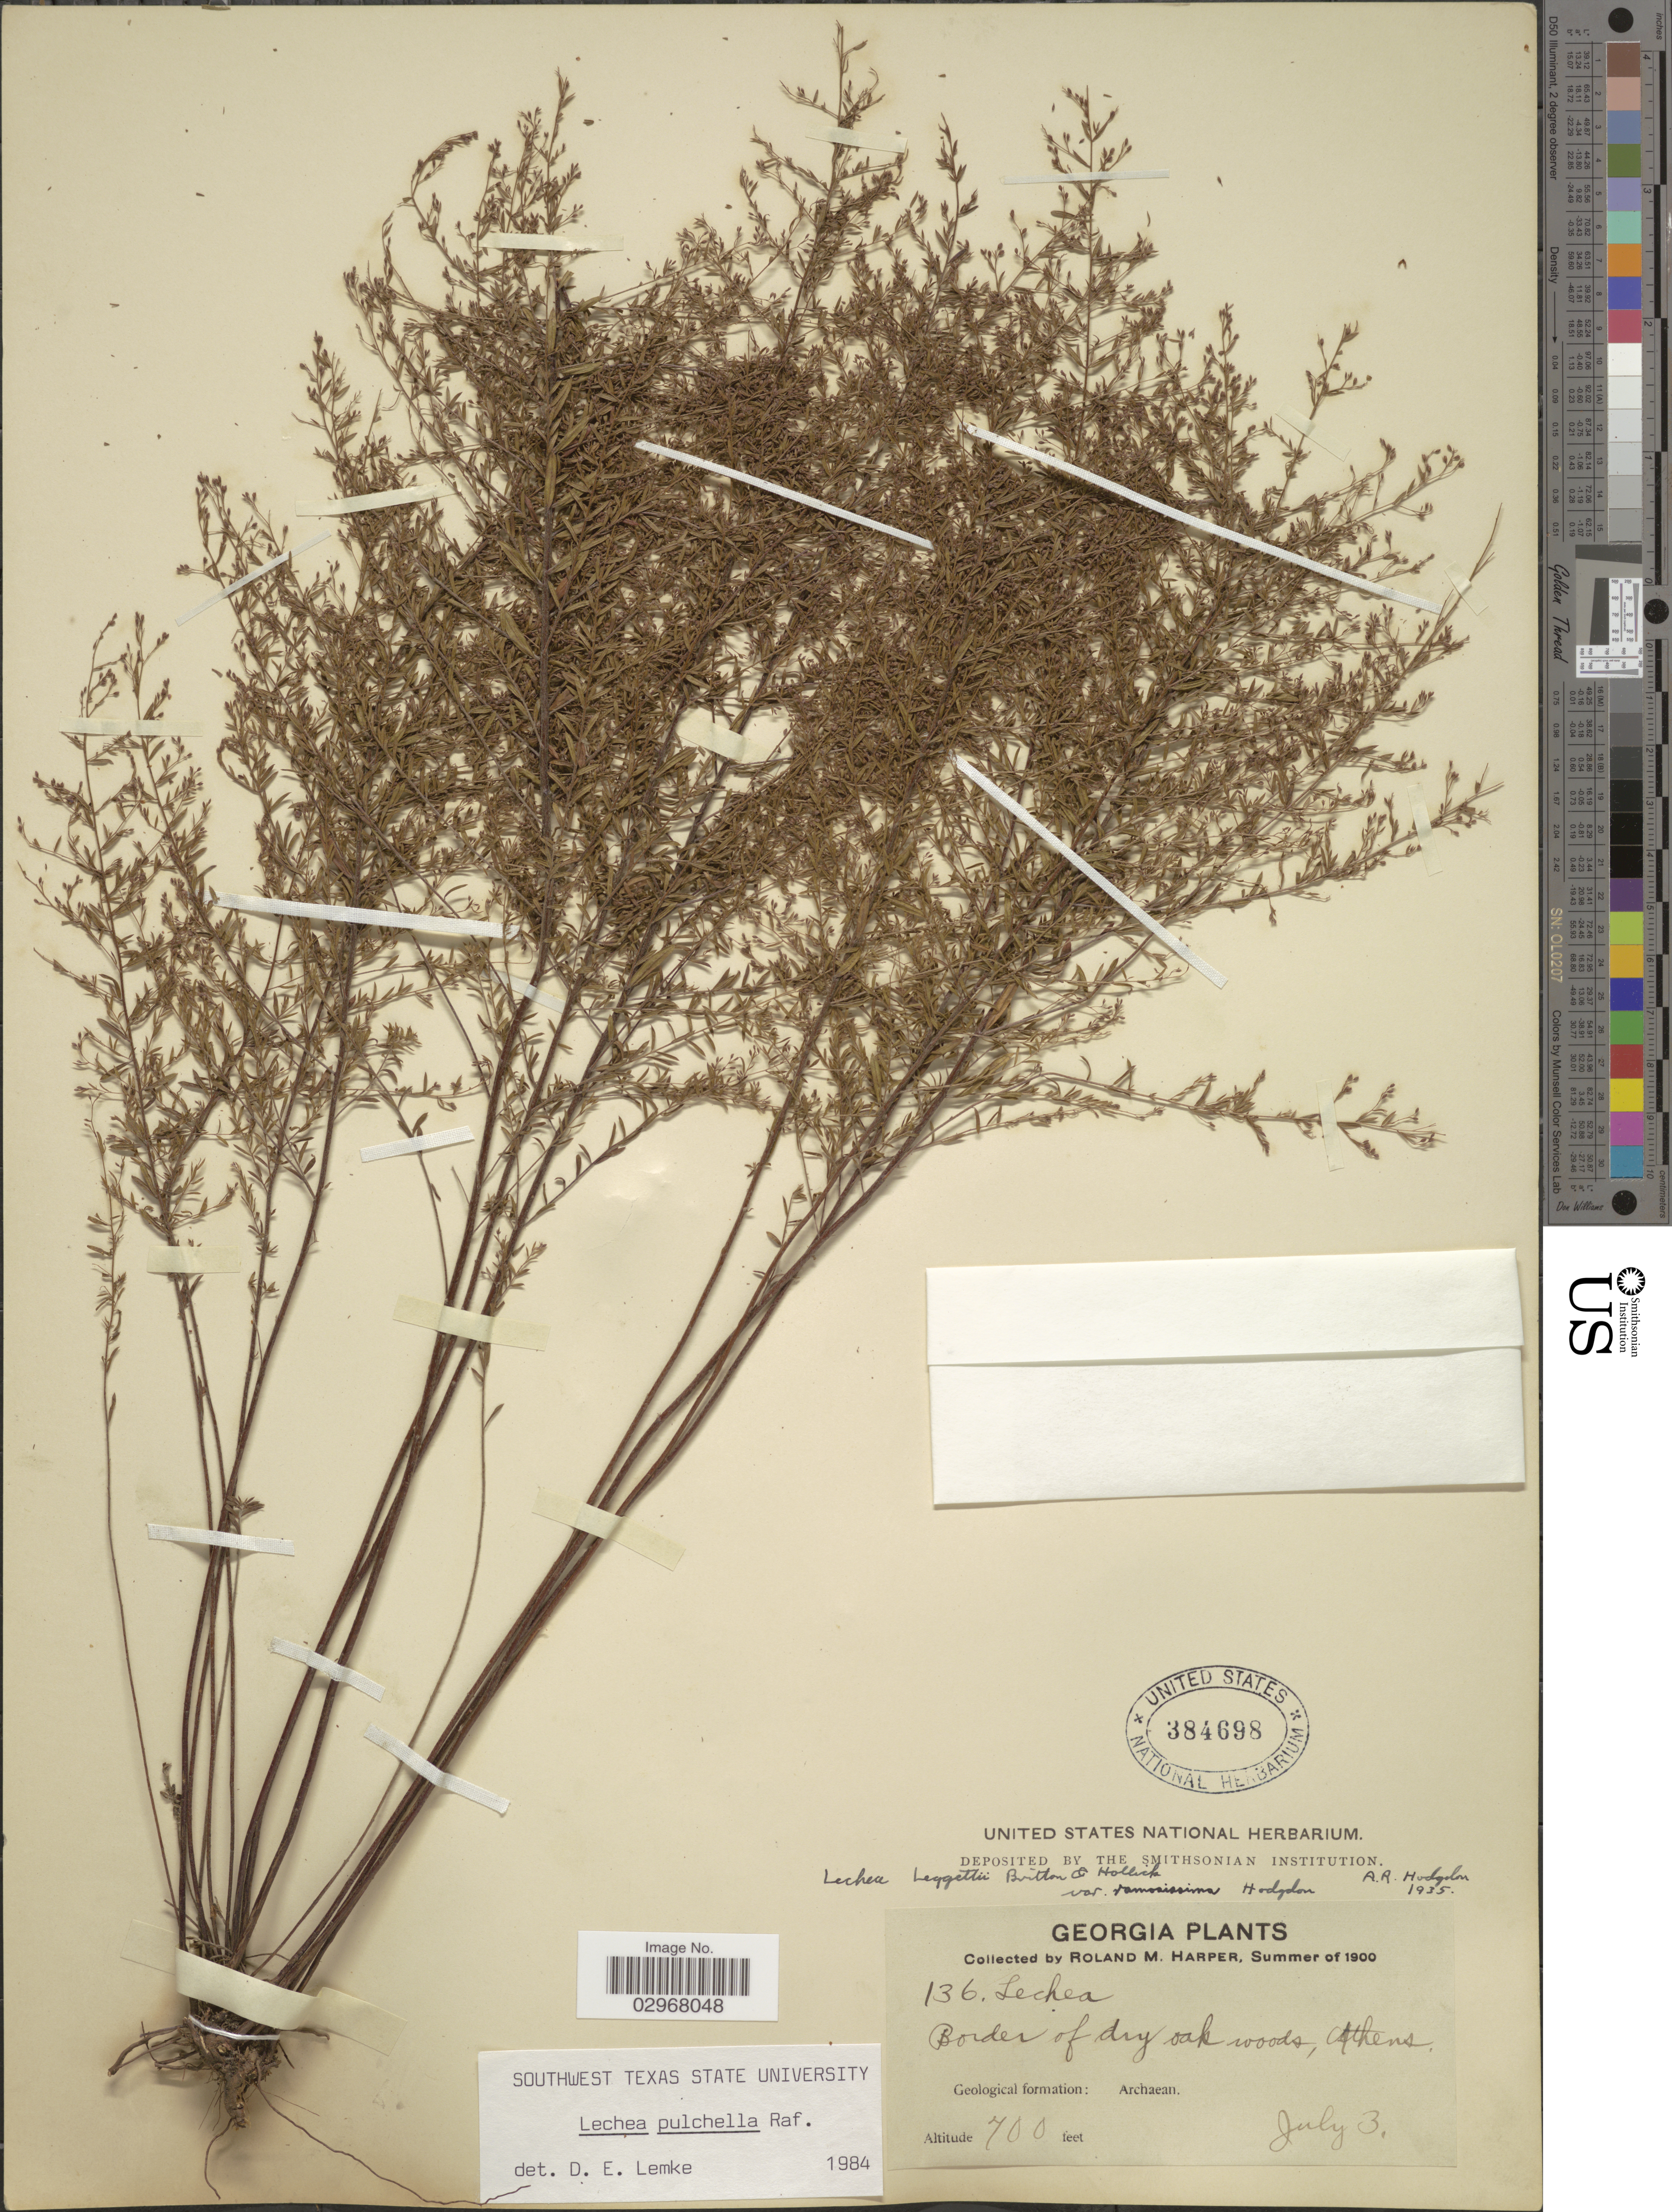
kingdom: Plantae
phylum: Tracheophyta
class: Magnoliopsida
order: Malvales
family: Cistaceae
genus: Lechea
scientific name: Lechea pulchella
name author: Raf.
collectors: R. M. Harper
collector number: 136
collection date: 1900-07-03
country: United States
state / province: Georgia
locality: Athens. Geological formation: Archaean.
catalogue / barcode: US 384698